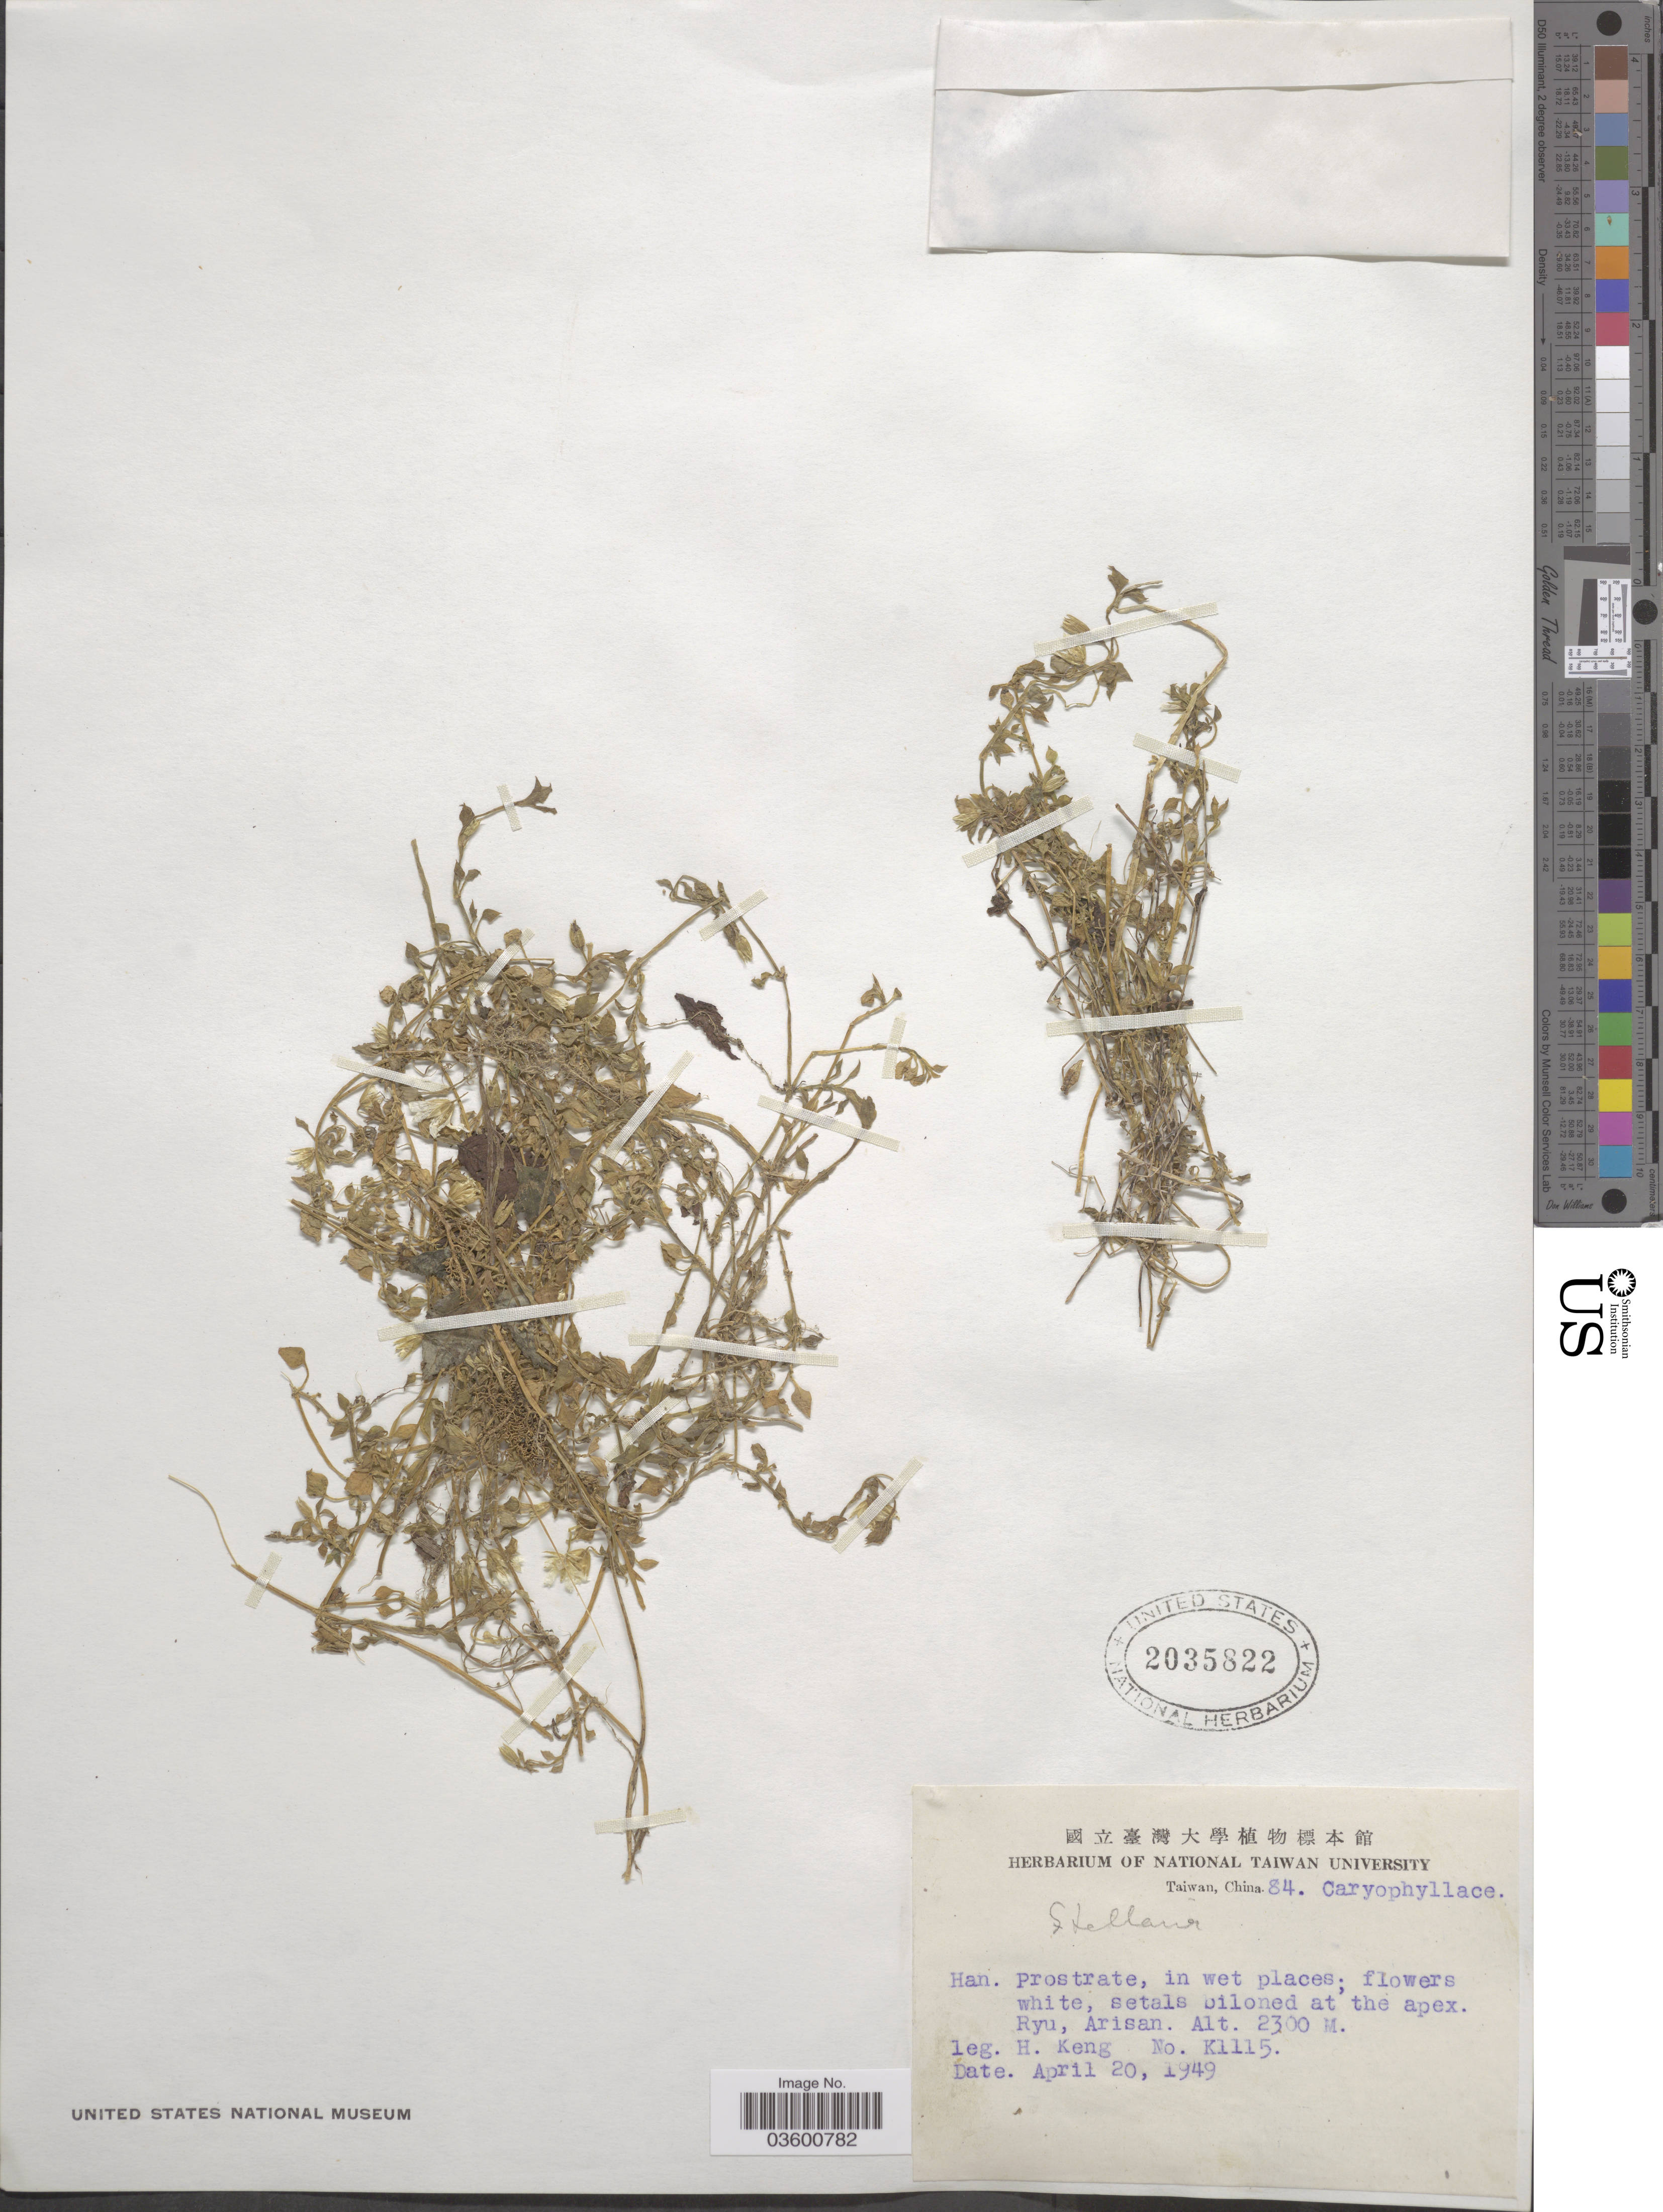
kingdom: Plantae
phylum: Tracheophyta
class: Magnoliopsida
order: Caryophyllales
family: Caryophyllaceae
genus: Stellaria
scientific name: Stellaria sp.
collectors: H. Keng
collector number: K1115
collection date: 1949-04-20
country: Taiwan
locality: Ryu, Arisan.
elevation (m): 2300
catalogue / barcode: US 2035822